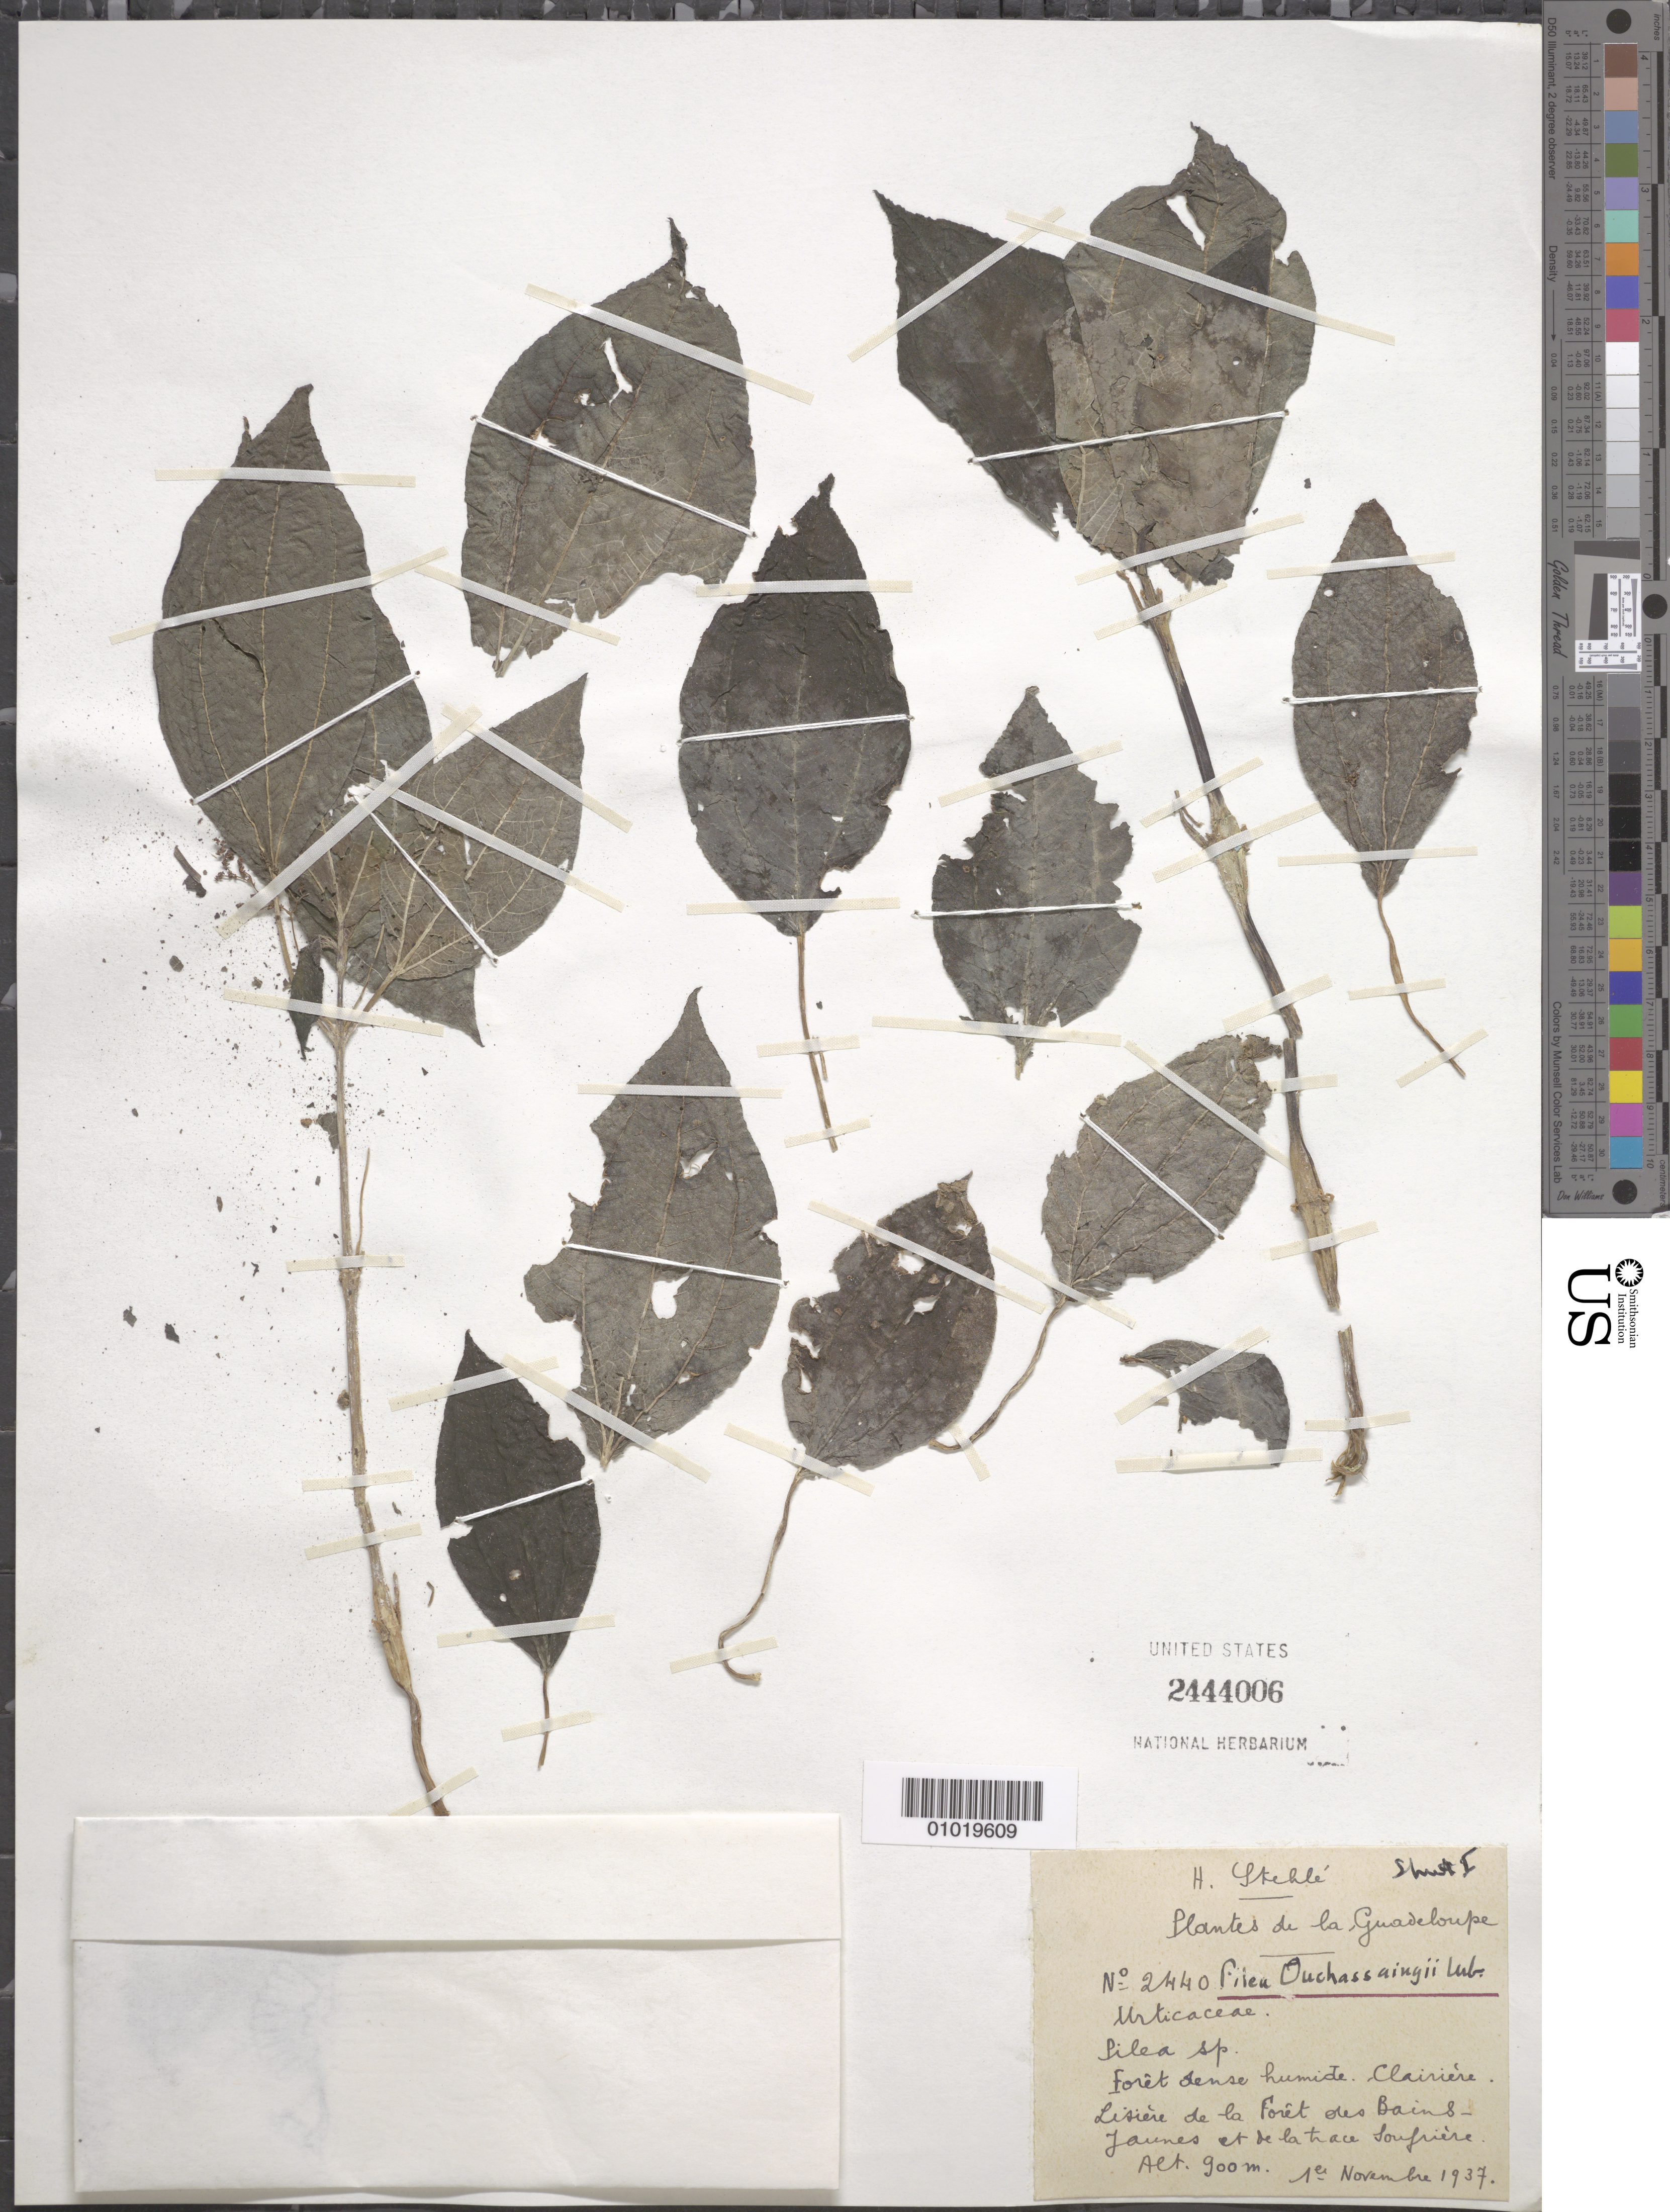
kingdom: Plantae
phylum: Tracheophyta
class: Magnoliopsida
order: Rosales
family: Urticaceae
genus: Pilea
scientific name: Pilea duchassaingii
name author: Urb.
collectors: H. Stehlé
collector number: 2440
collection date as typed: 01 Nov 1937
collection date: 1937-11-01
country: Guadeloupe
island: Basse Terre [Guadeloupe]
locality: Foret dense humide. Clairiere. Lisiere de la foret oes Bains - Jaunes et de la trace Soufriere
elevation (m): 900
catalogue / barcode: US 2444006